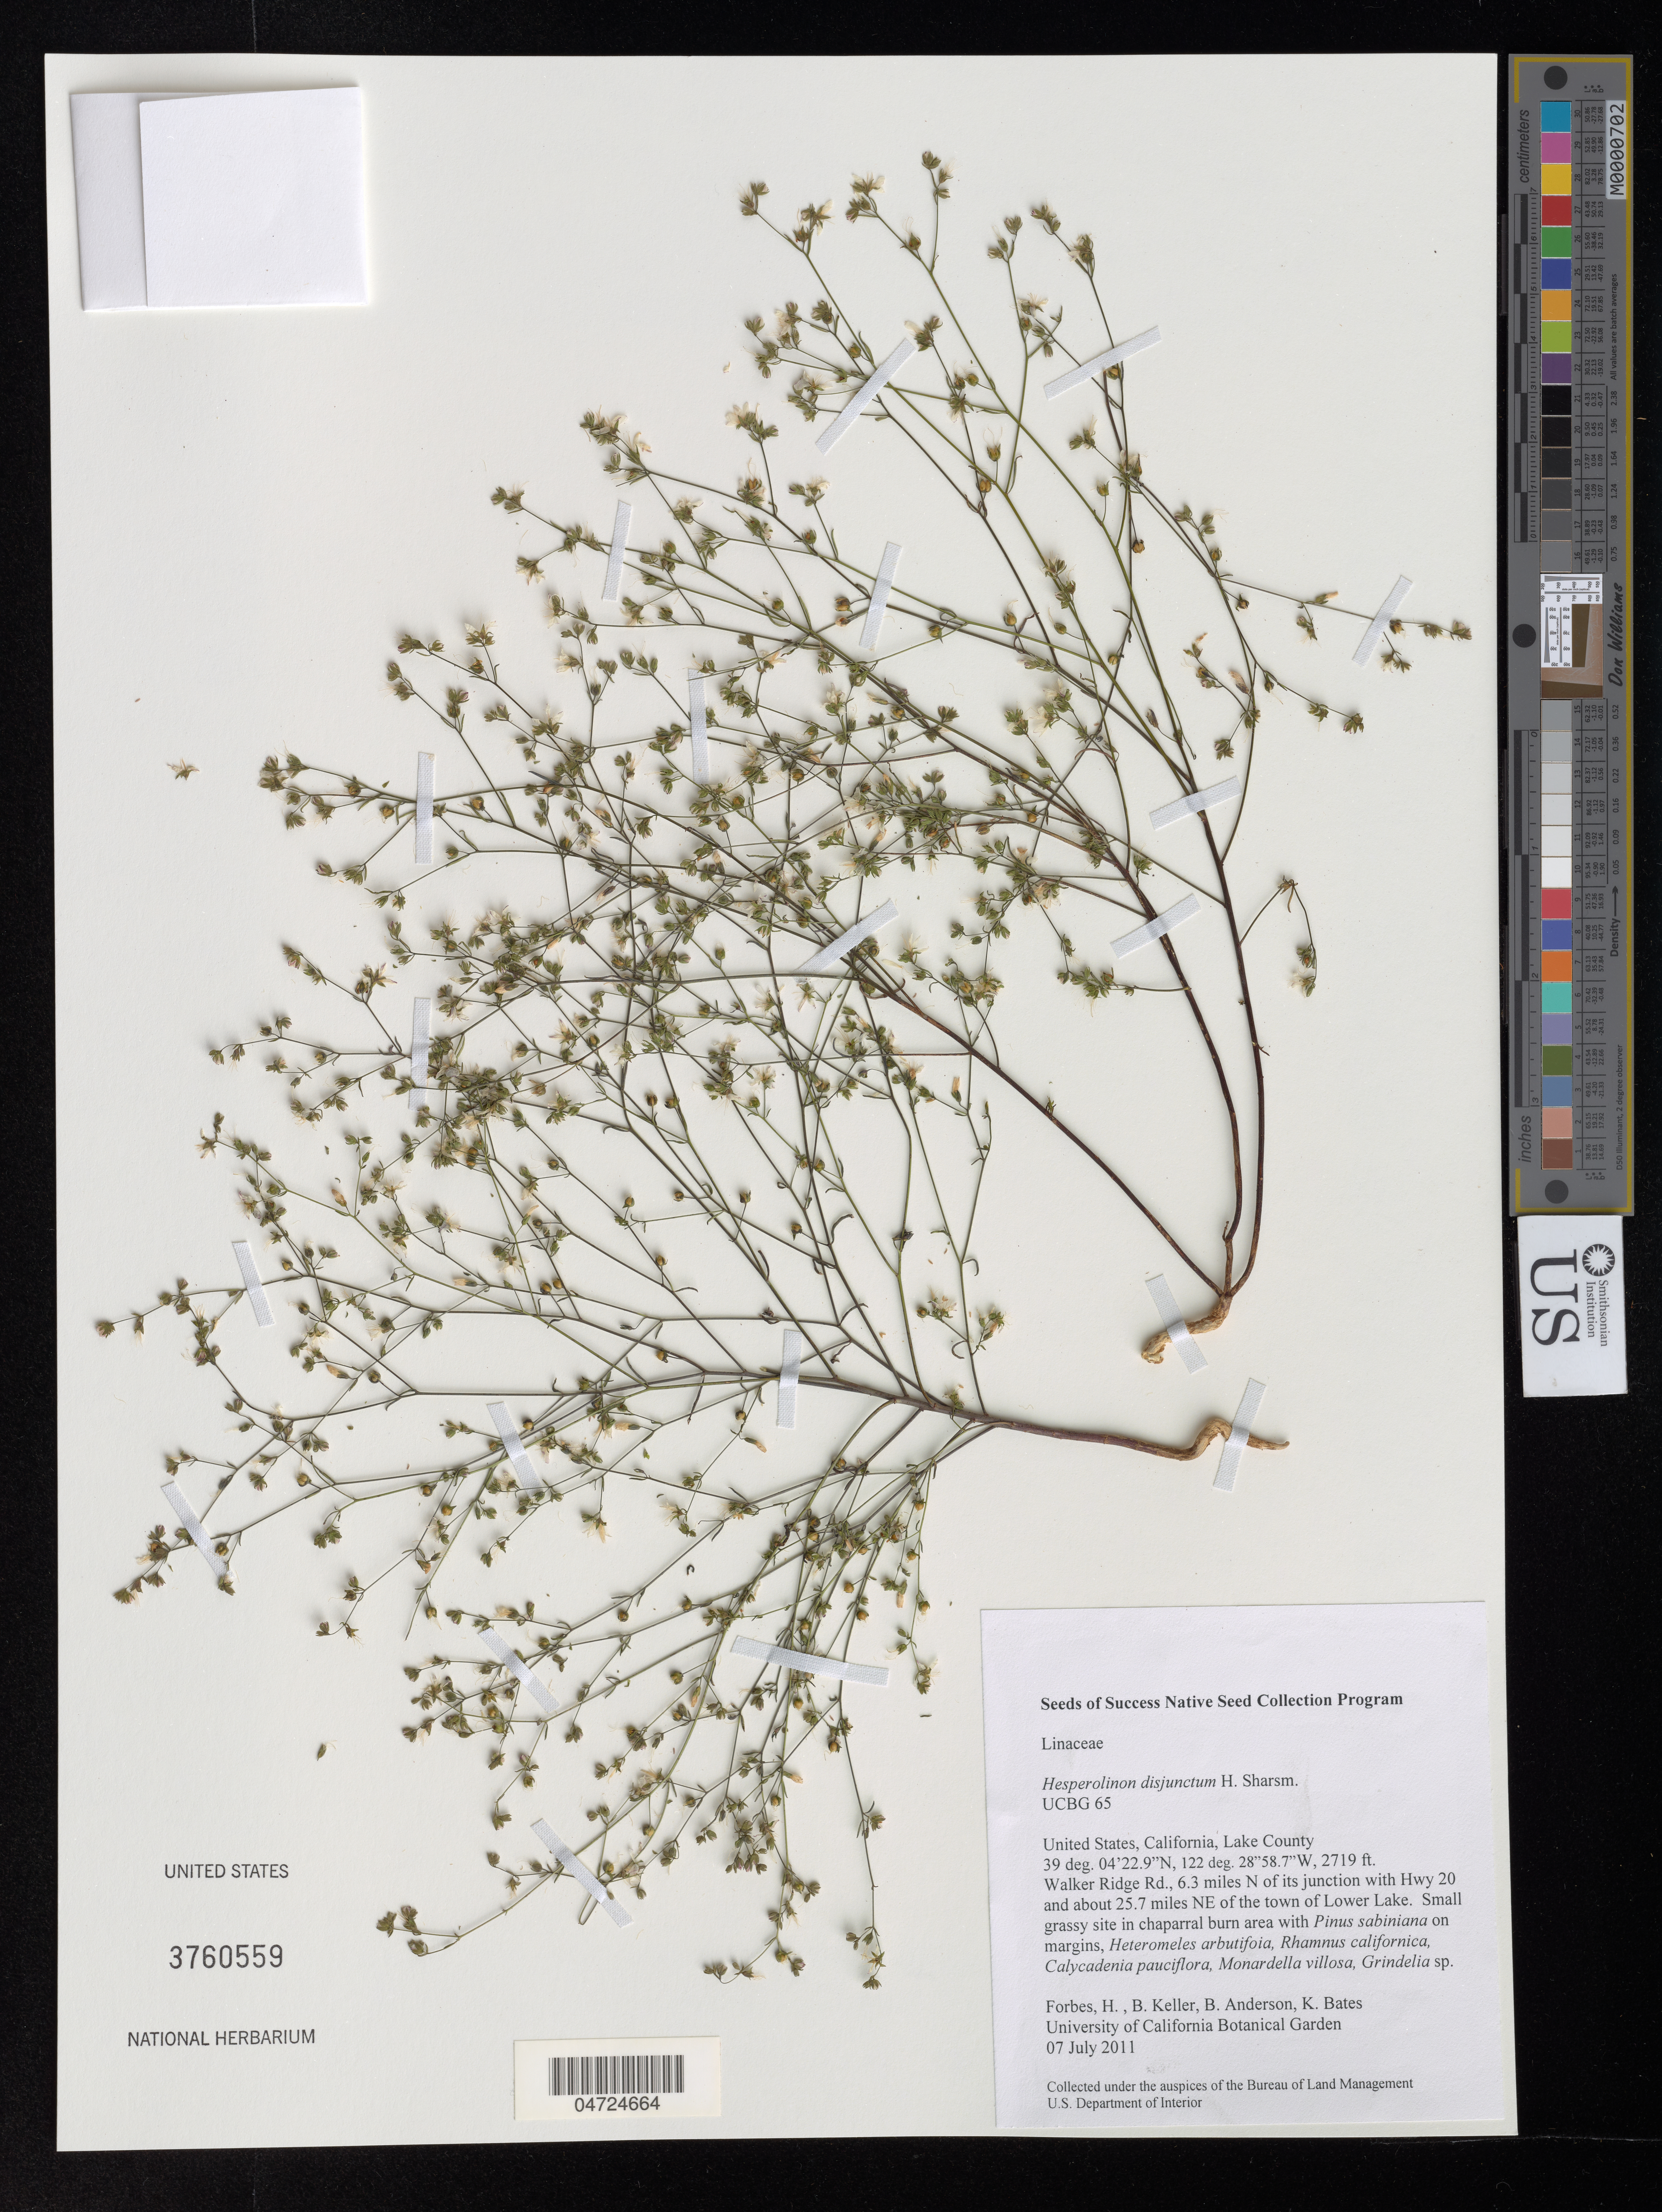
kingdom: Plantae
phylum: Tracheophyta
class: Magnoliopsida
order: Malpighiales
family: Linaceae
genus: Hesperolinon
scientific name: Hesperolinon disjunctum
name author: H. Sharsm.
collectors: H. Forbes, B. Keller, B. Anderson & K. Bates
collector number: UCBG 65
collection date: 2011-07-07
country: United States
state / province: California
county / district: Lake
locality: Lake County. Walker Ridge Rd., 6.3 miles N of its junction with Hwy 20 and about 25.7 miles NE of the town of Lower Lake.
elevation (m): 829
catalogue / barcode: US 3760559